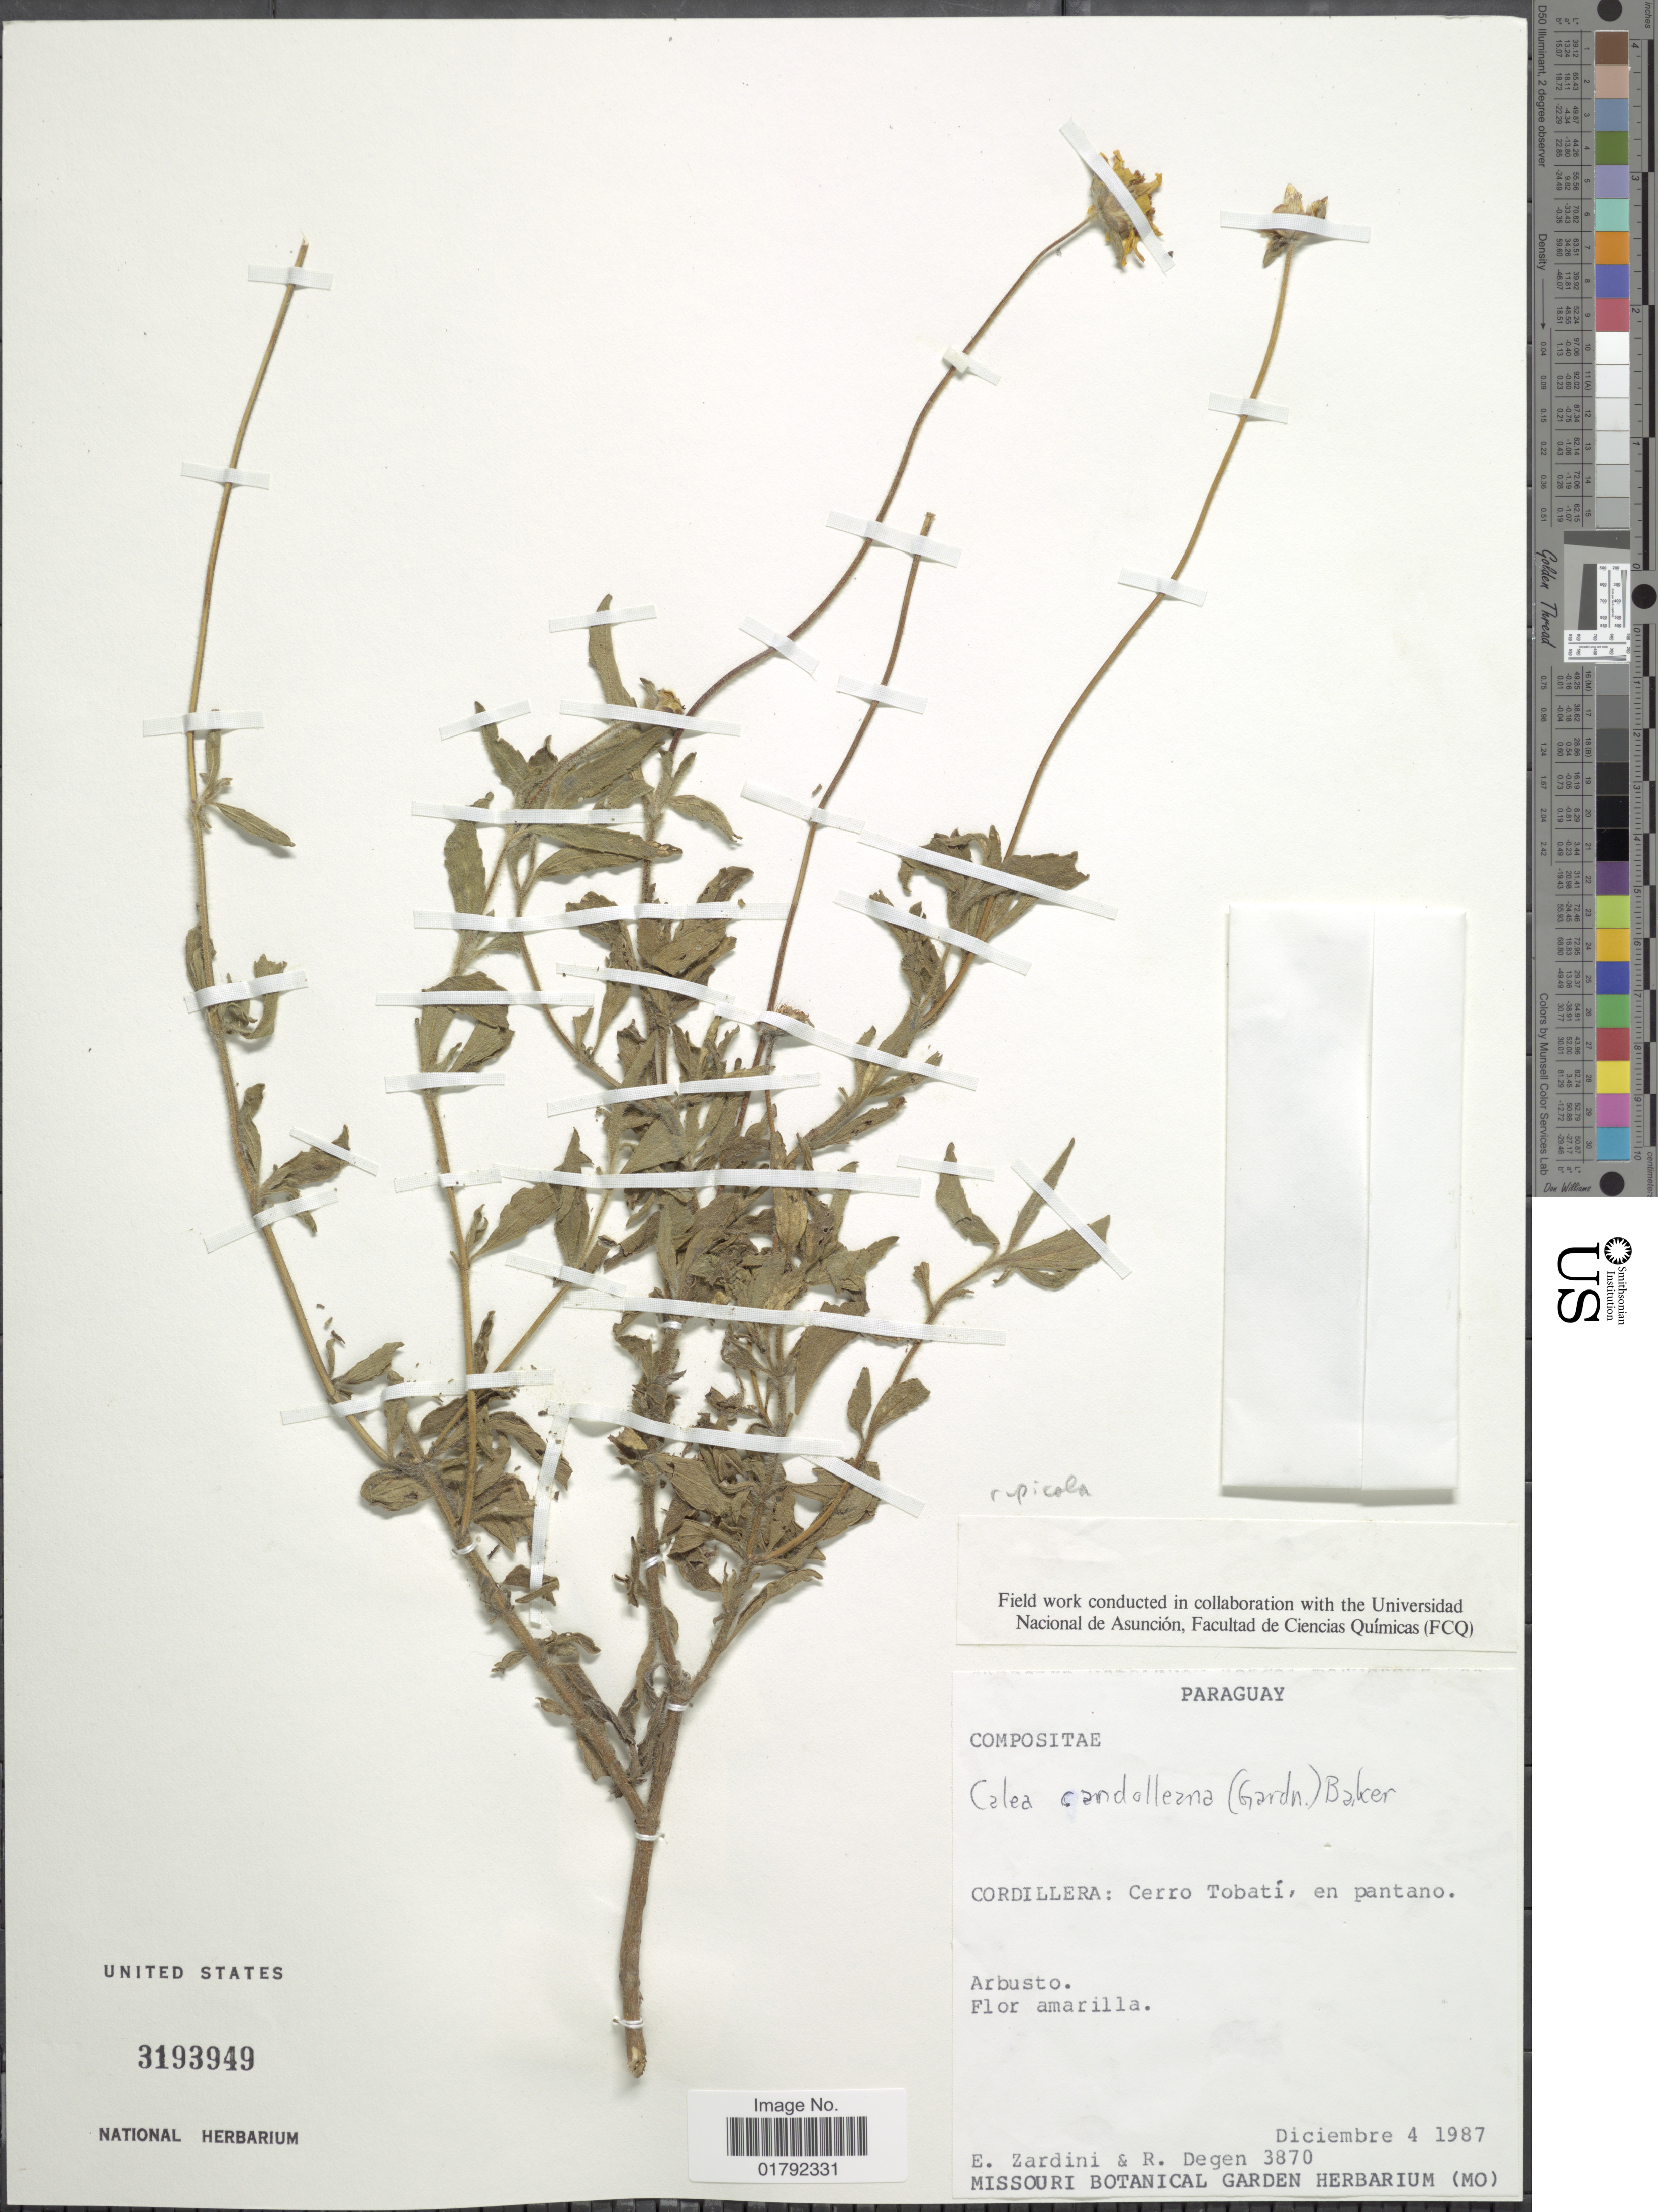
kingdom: Plantae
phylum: Tracheophyta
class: Magnoliopsida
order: Asterales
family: Asteraceae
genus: Calea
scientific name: Calea rupicola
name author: Chodat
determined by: Bueno, Vinicius Resende, (ICN), Universidade Federal do Rio Grande do Sul (BRAZIL)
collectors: E. M. Zardini & R. Degen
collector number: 3870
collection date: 1987-12-04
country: Paraguay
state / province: Cordillera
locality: Cerro Tobati, en pantano.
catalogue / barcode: US 3193949